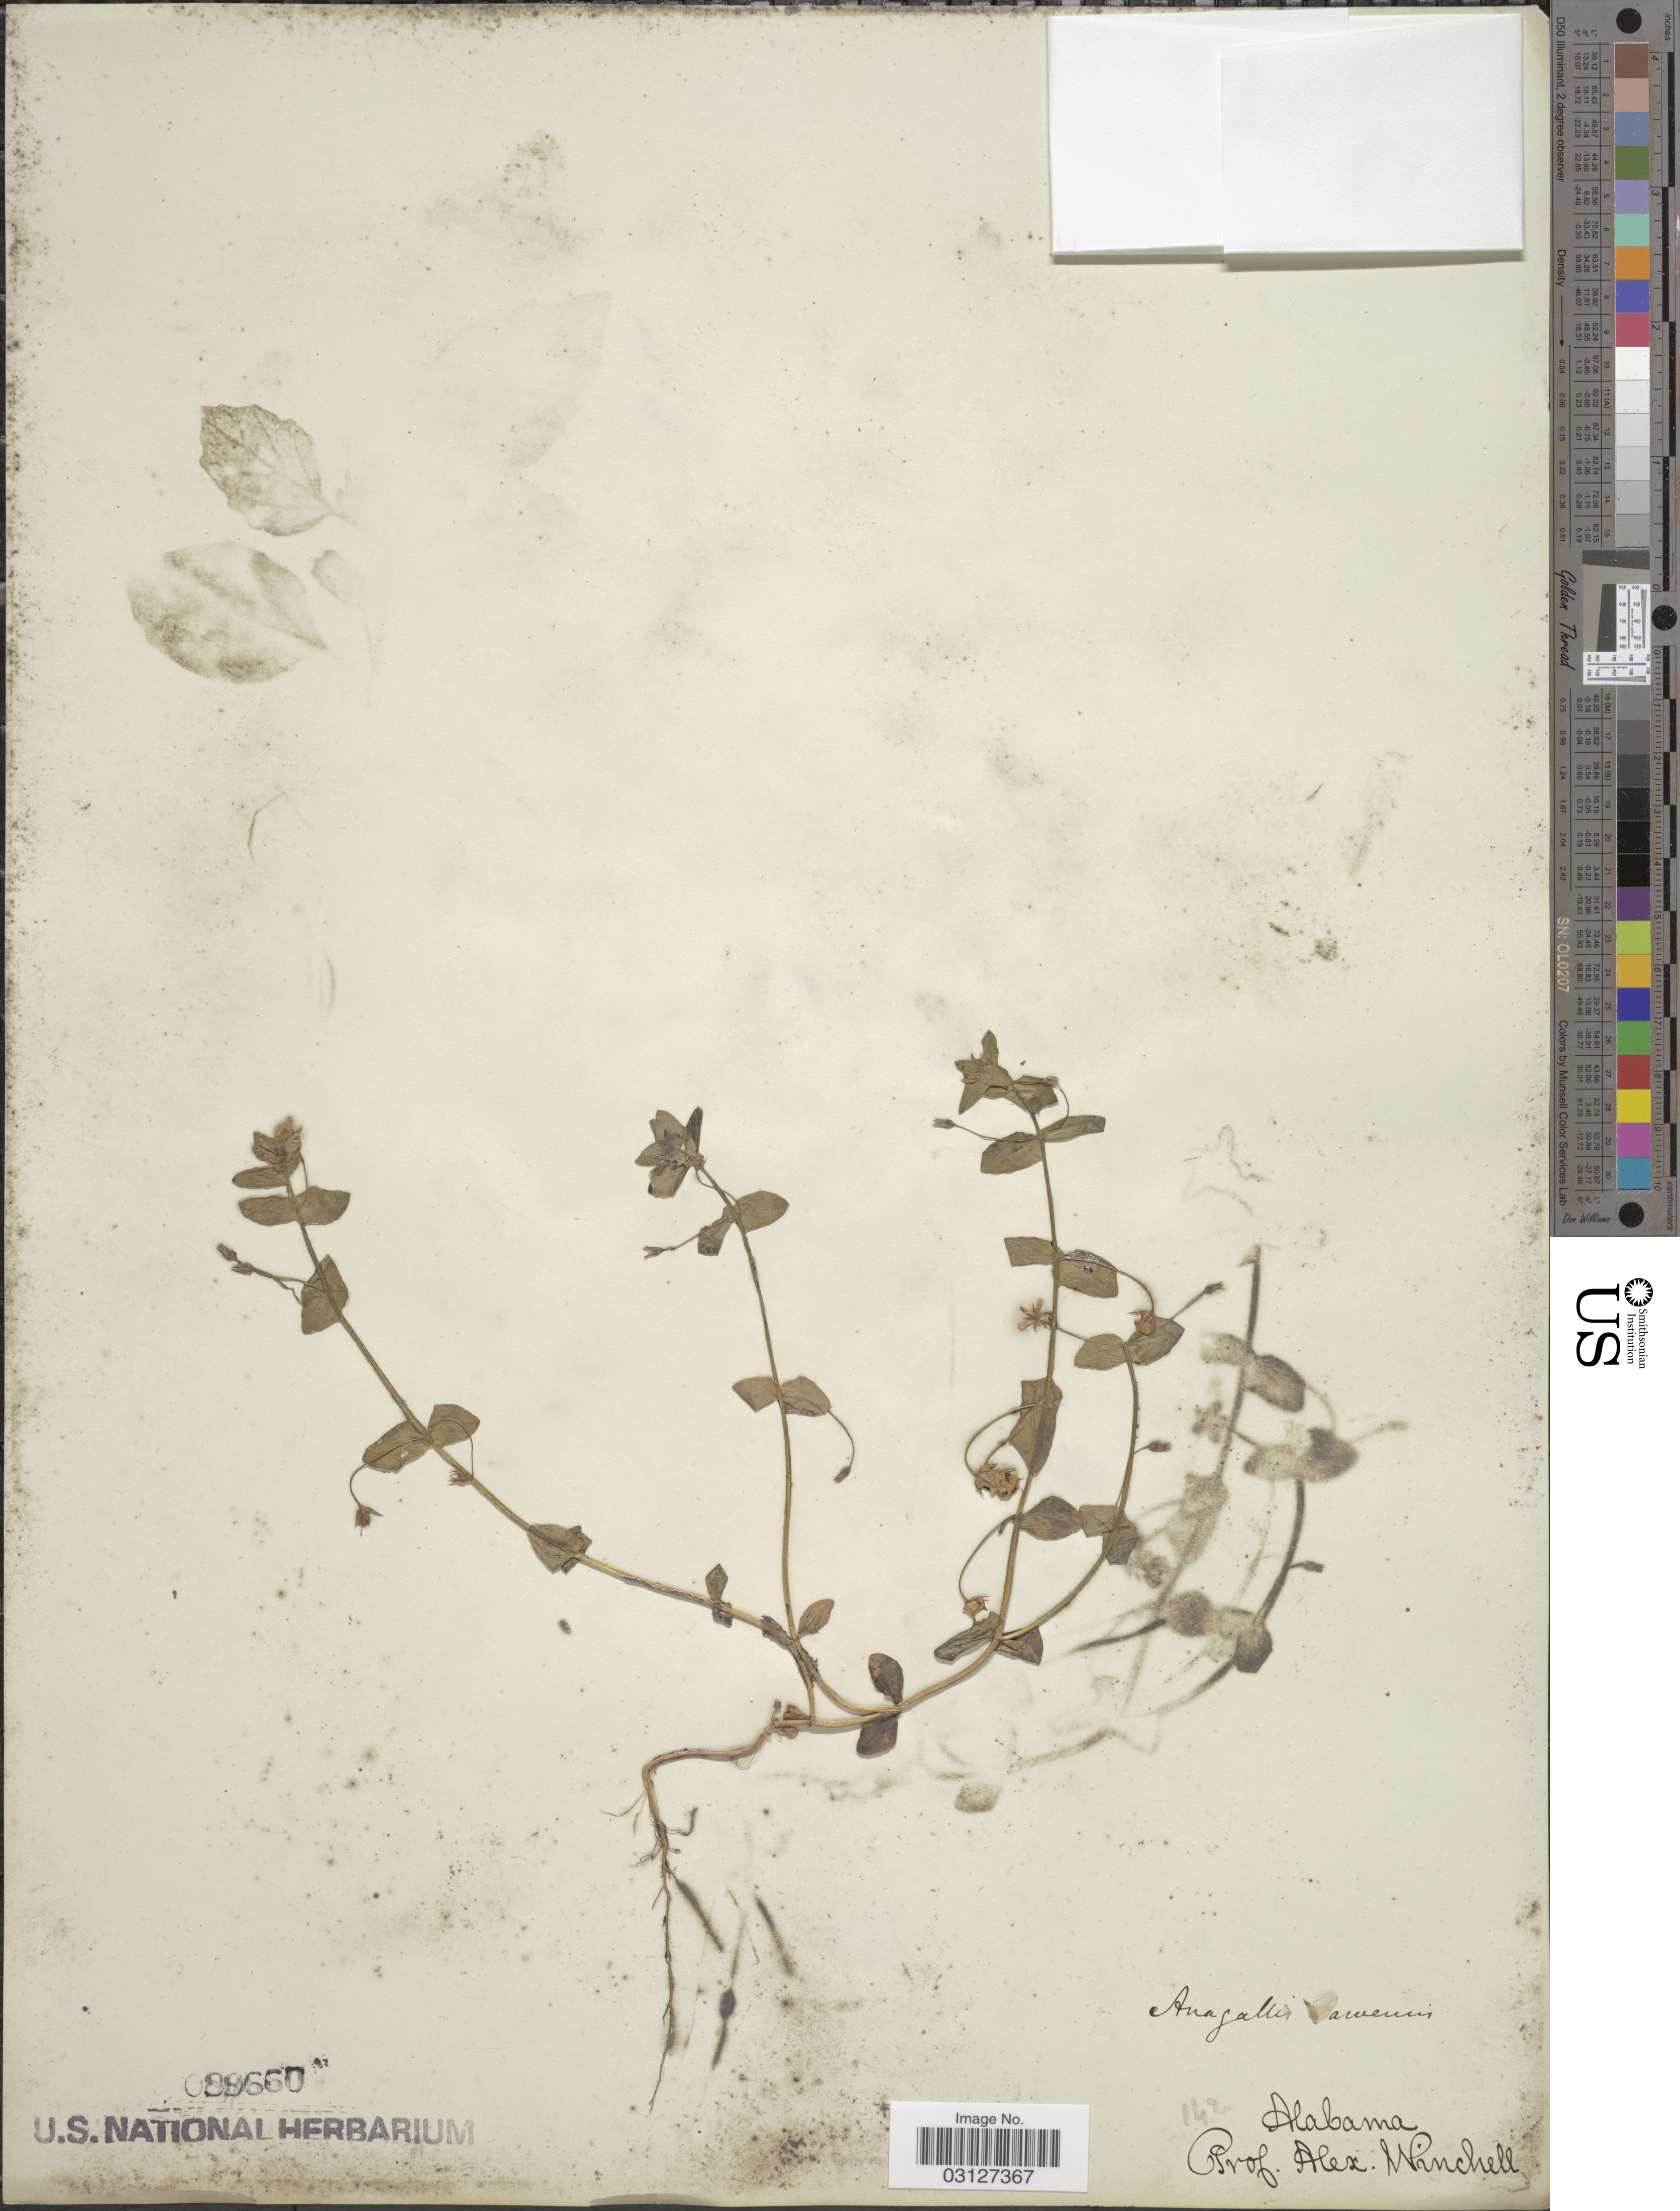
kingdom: Plantae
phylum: Tracheophyta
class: Magnoliopsida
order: Ericales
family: Primulaceae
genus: Anagallis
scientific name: Anagallis arvensis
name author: L.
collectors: A. Winchell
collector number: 142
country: United States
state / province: Alabama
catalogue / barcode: US 89660